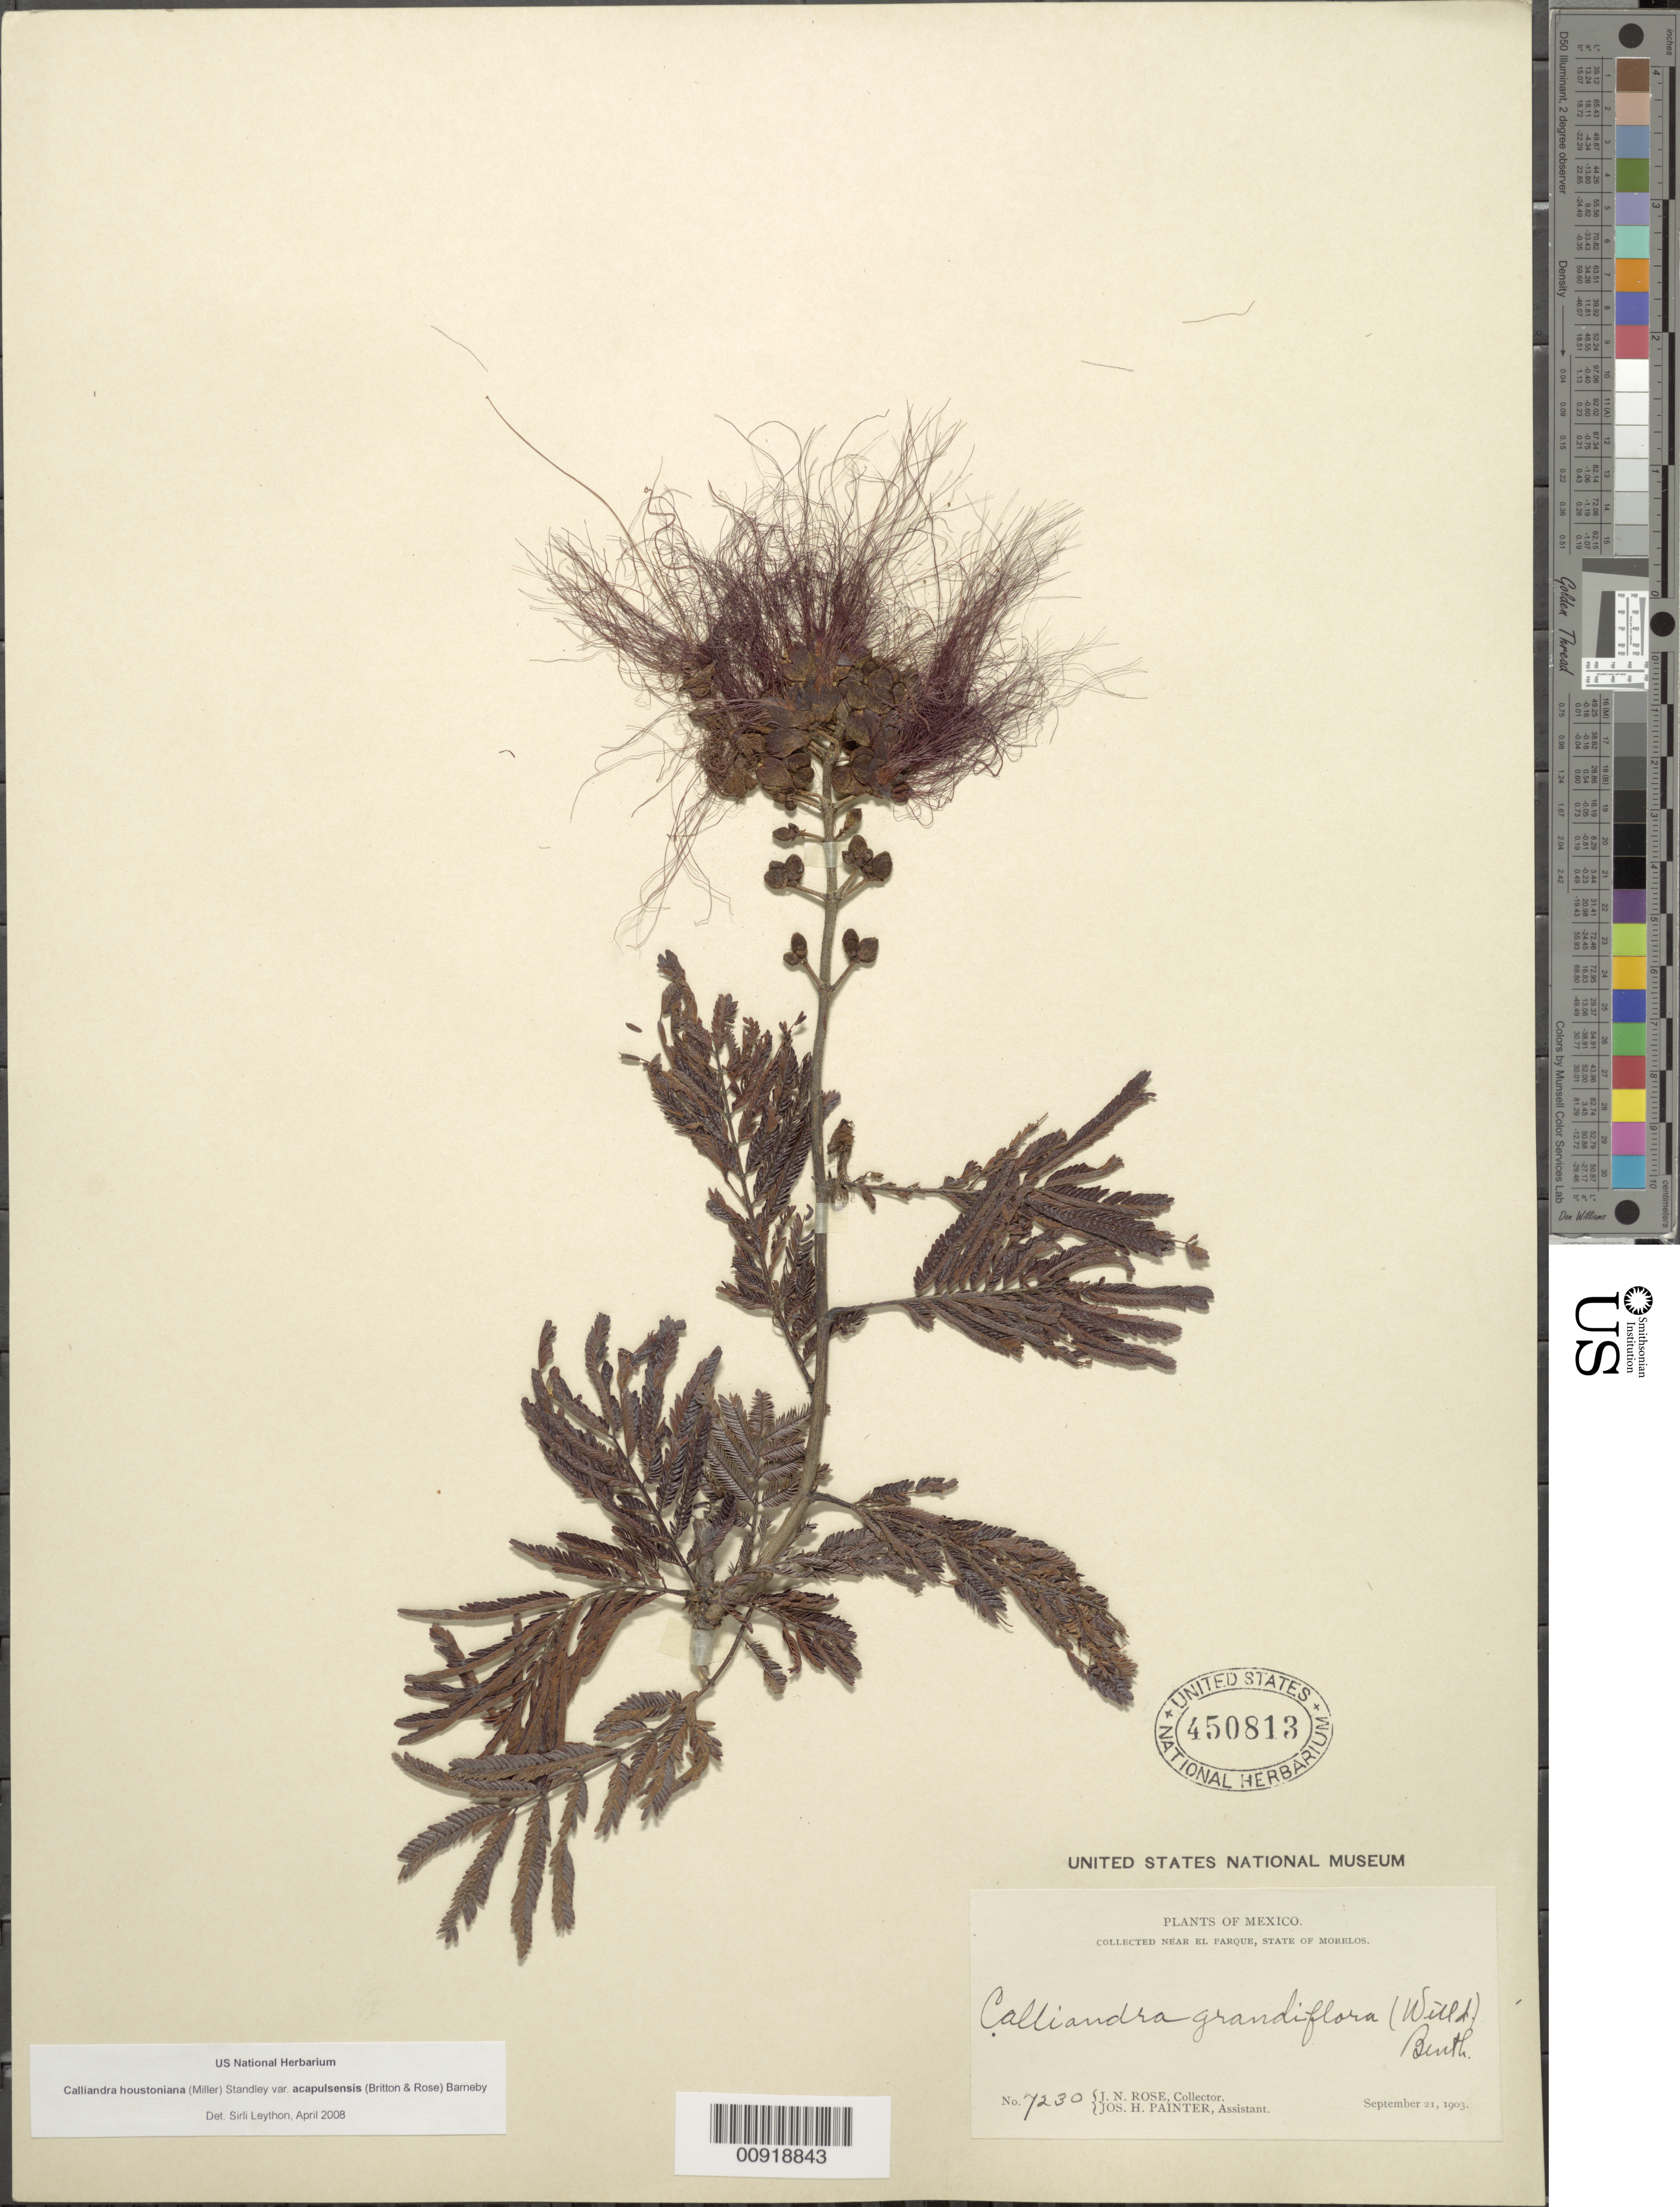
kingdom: Plantae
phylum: Tracheophyta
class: Magnoliopsida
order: Fabales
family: Fabaceae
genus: Calliandra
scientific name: Calliandra acapulcensis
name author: (Britton) Standl.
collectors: J. N. Rose & J. H. Painter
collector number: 7230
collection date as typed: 21 Sep 1903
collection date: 1903-09-21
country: Mexico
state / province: Morelos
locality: Near El Pargue, State of Morelos.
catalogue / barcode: US 450813